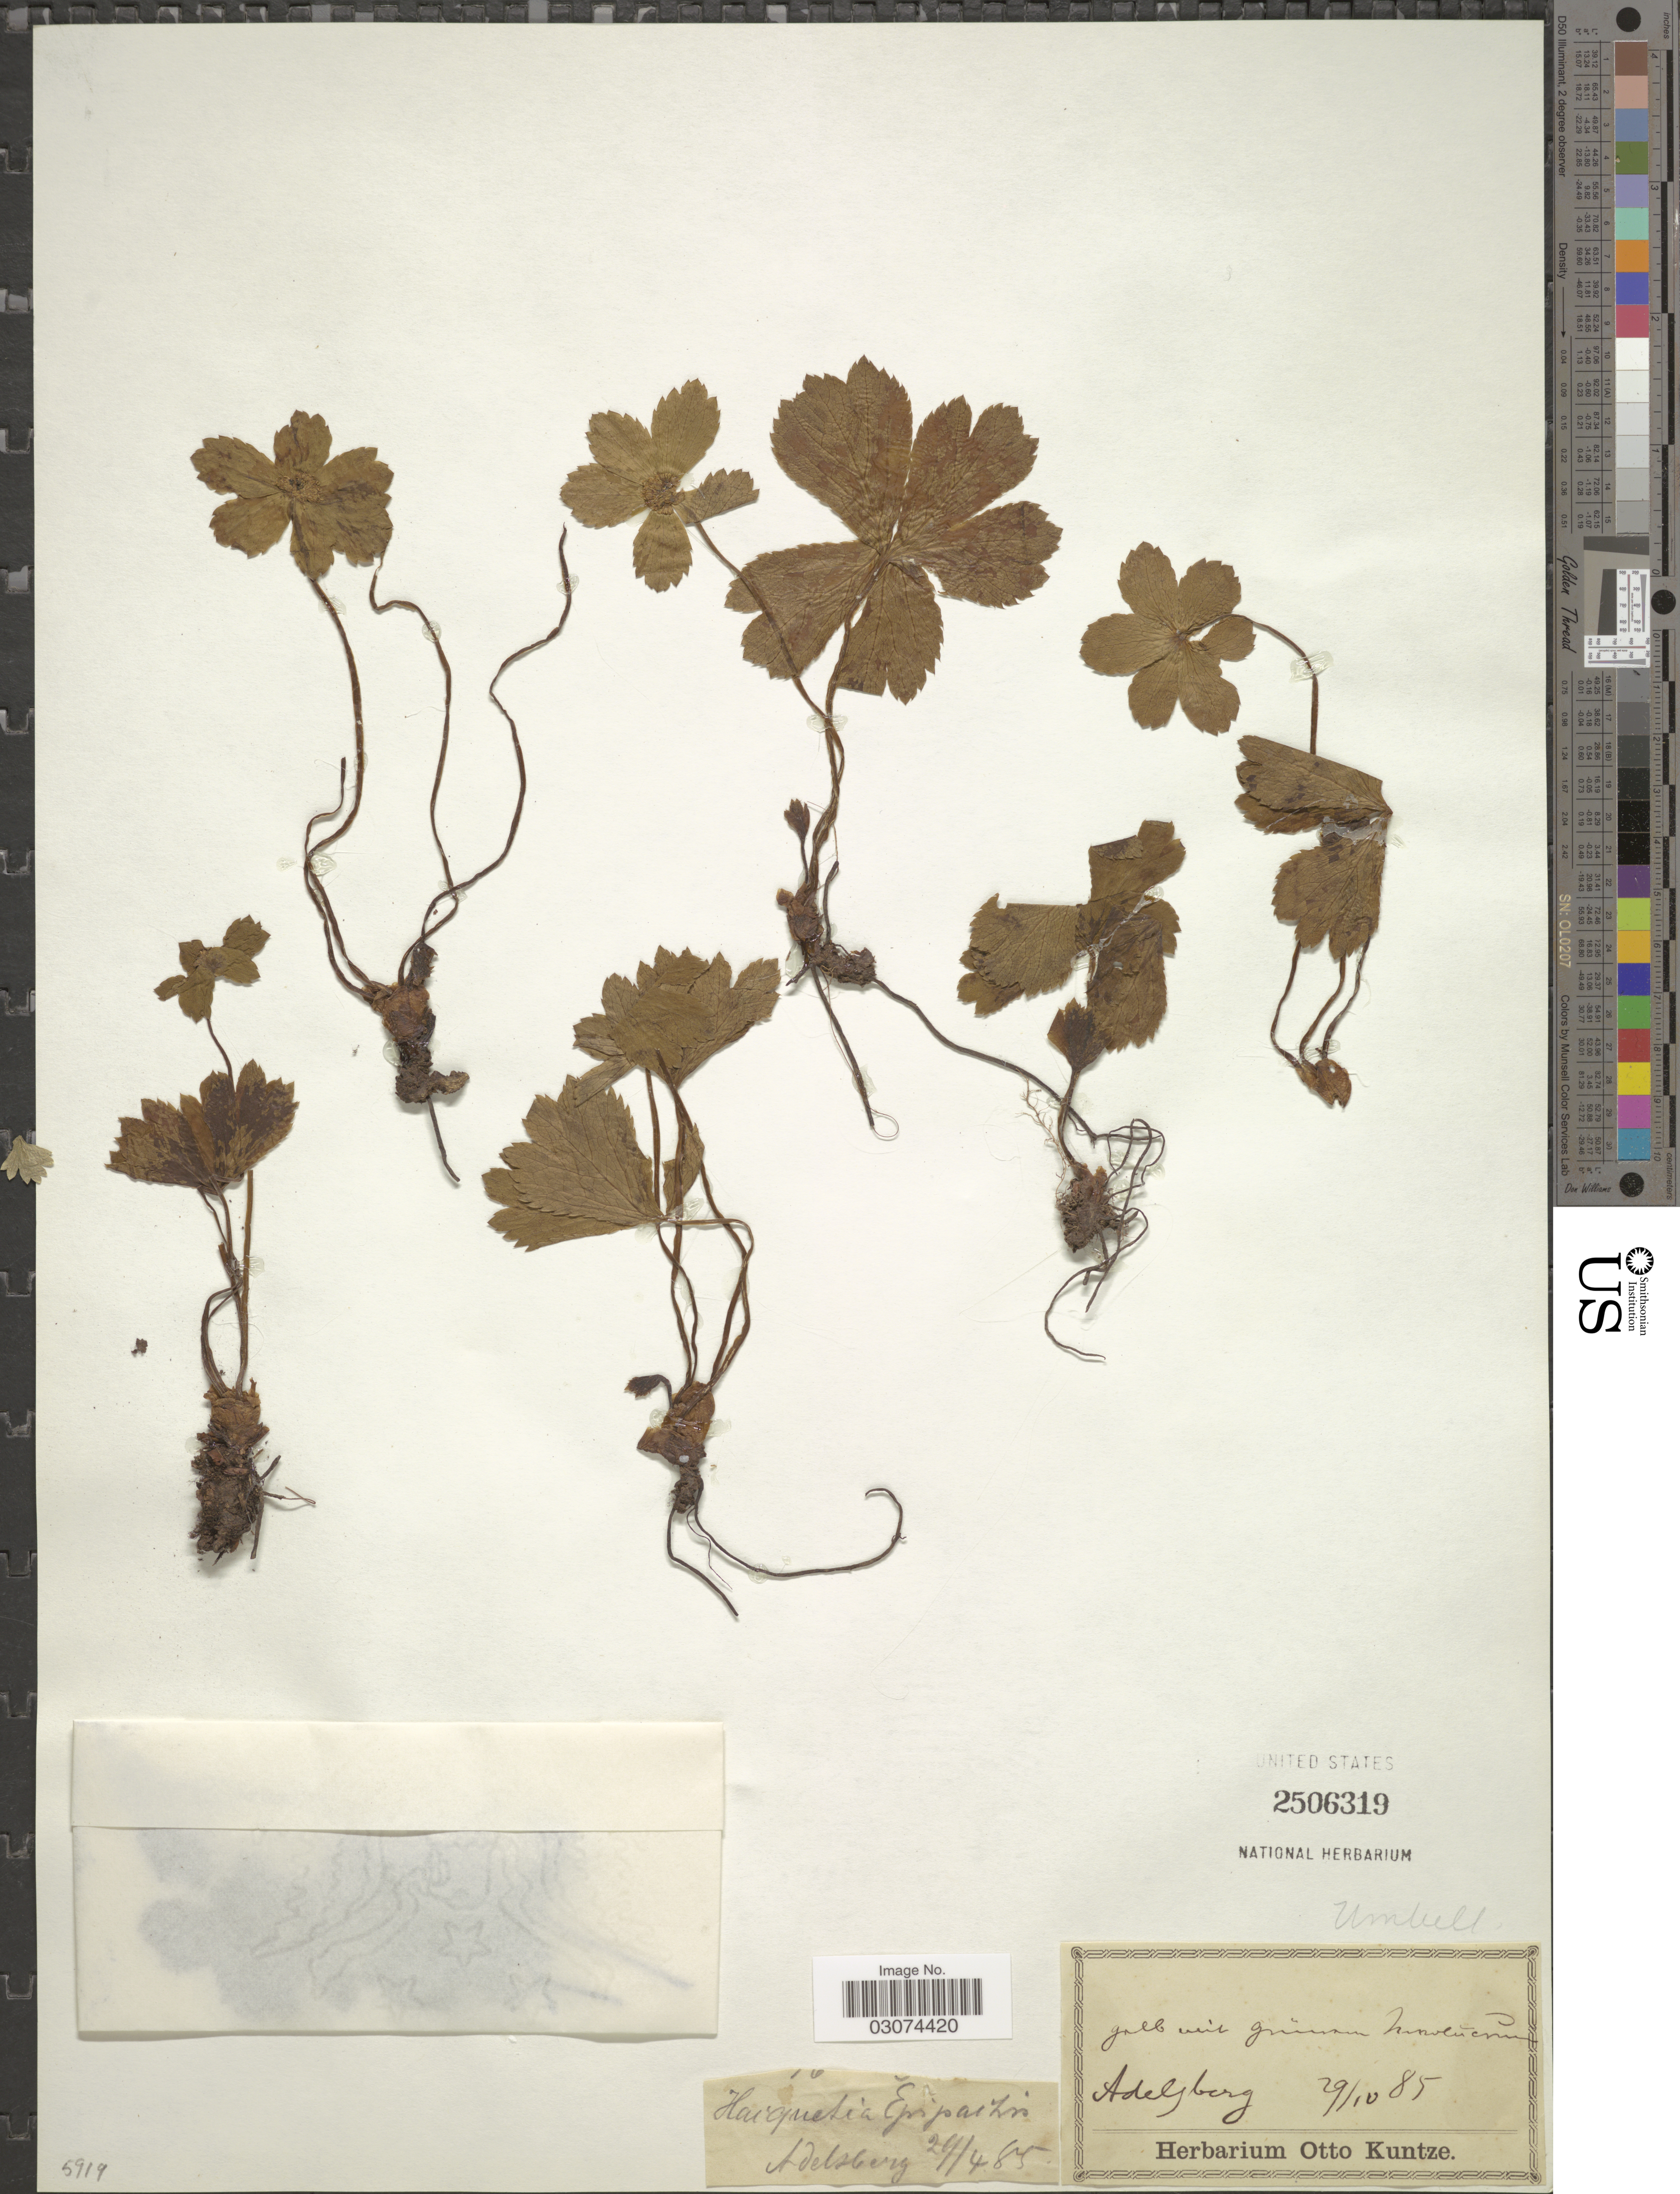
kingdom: Plantae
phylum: Tracheophyta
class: Magnoliopsida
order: Apiales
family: Apiaceae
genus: Hacquetia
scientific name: Hacquetia epipactis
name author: (Scop.) DC.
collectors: ex herb. Otto Kuntze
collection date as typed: Transcribed d/m/y: 29/4/85 to 29/10/85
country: Slovenia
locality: Adelsberg.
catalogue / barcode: US 2506319